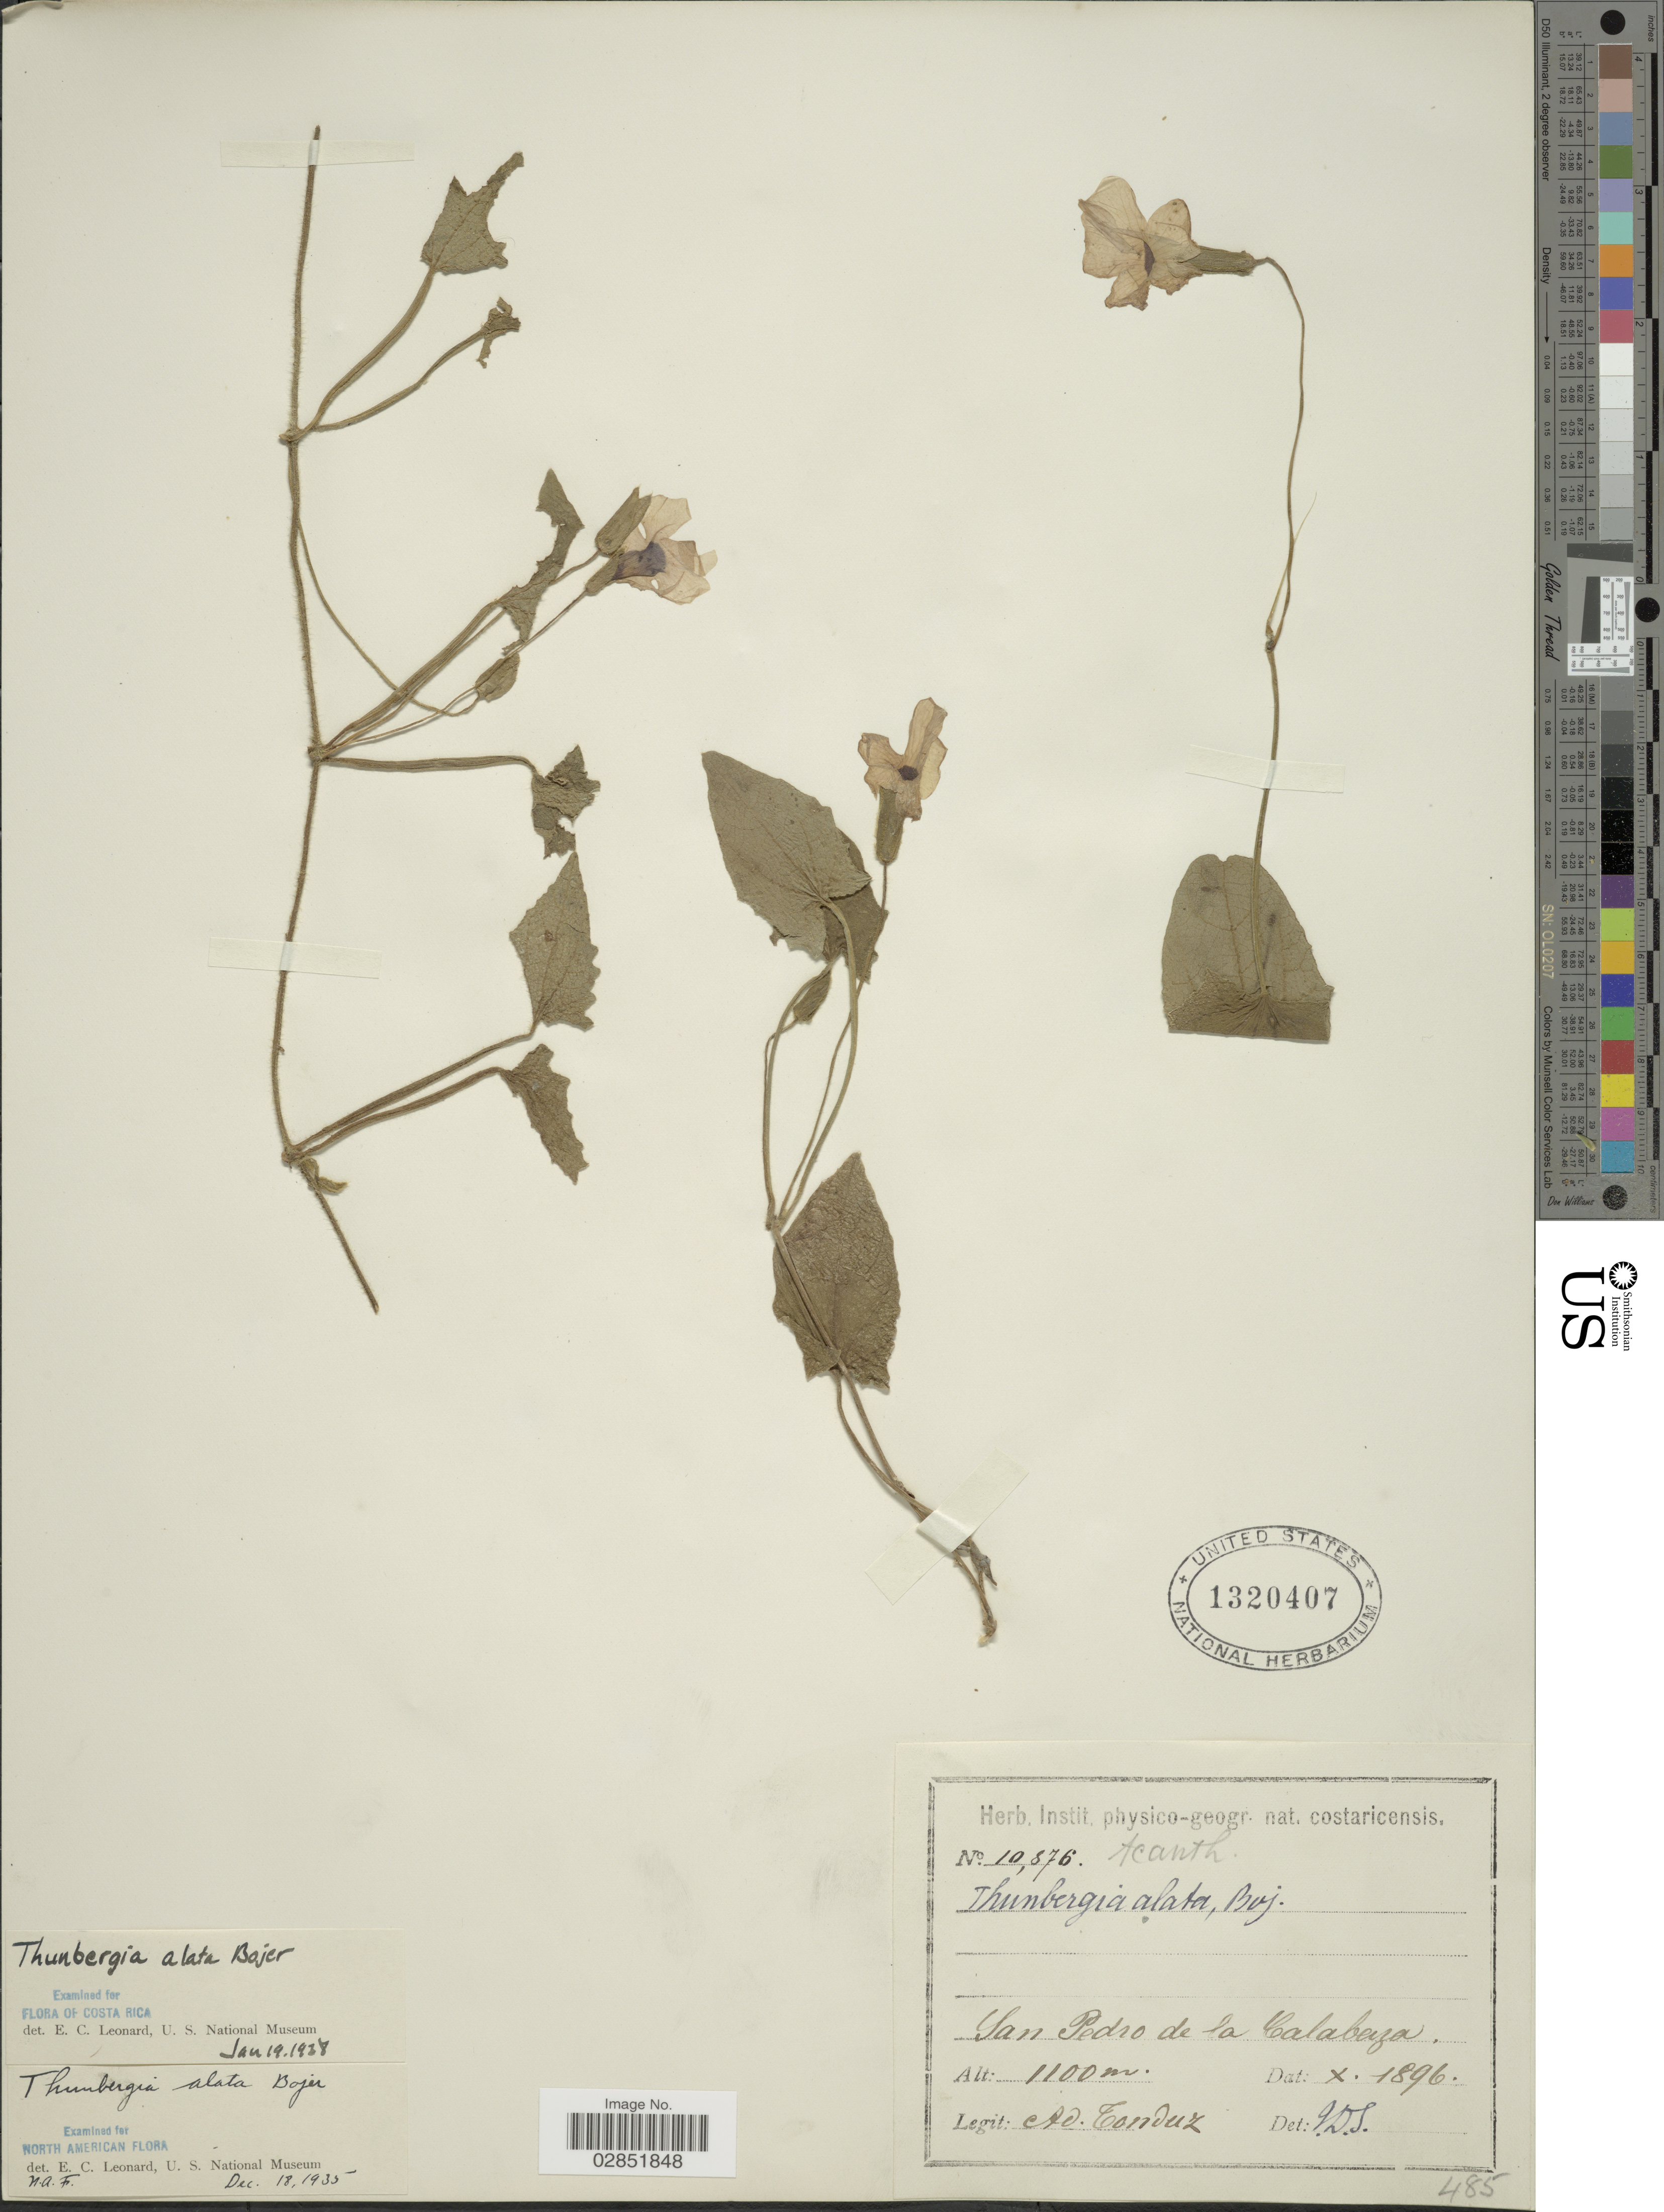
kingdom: Plantae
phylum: Tracheophyta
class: Magnoliopsida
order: Lamiales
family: Acanthaceae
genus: Thunbergia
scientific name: Thunbergia alata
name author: Bojer ex Sims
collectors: A. Tonduz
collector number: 10876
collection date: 1896-10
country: Costa Rica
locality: San Pedro de la Calabaza.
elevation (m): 1100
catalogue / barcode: US 1320407